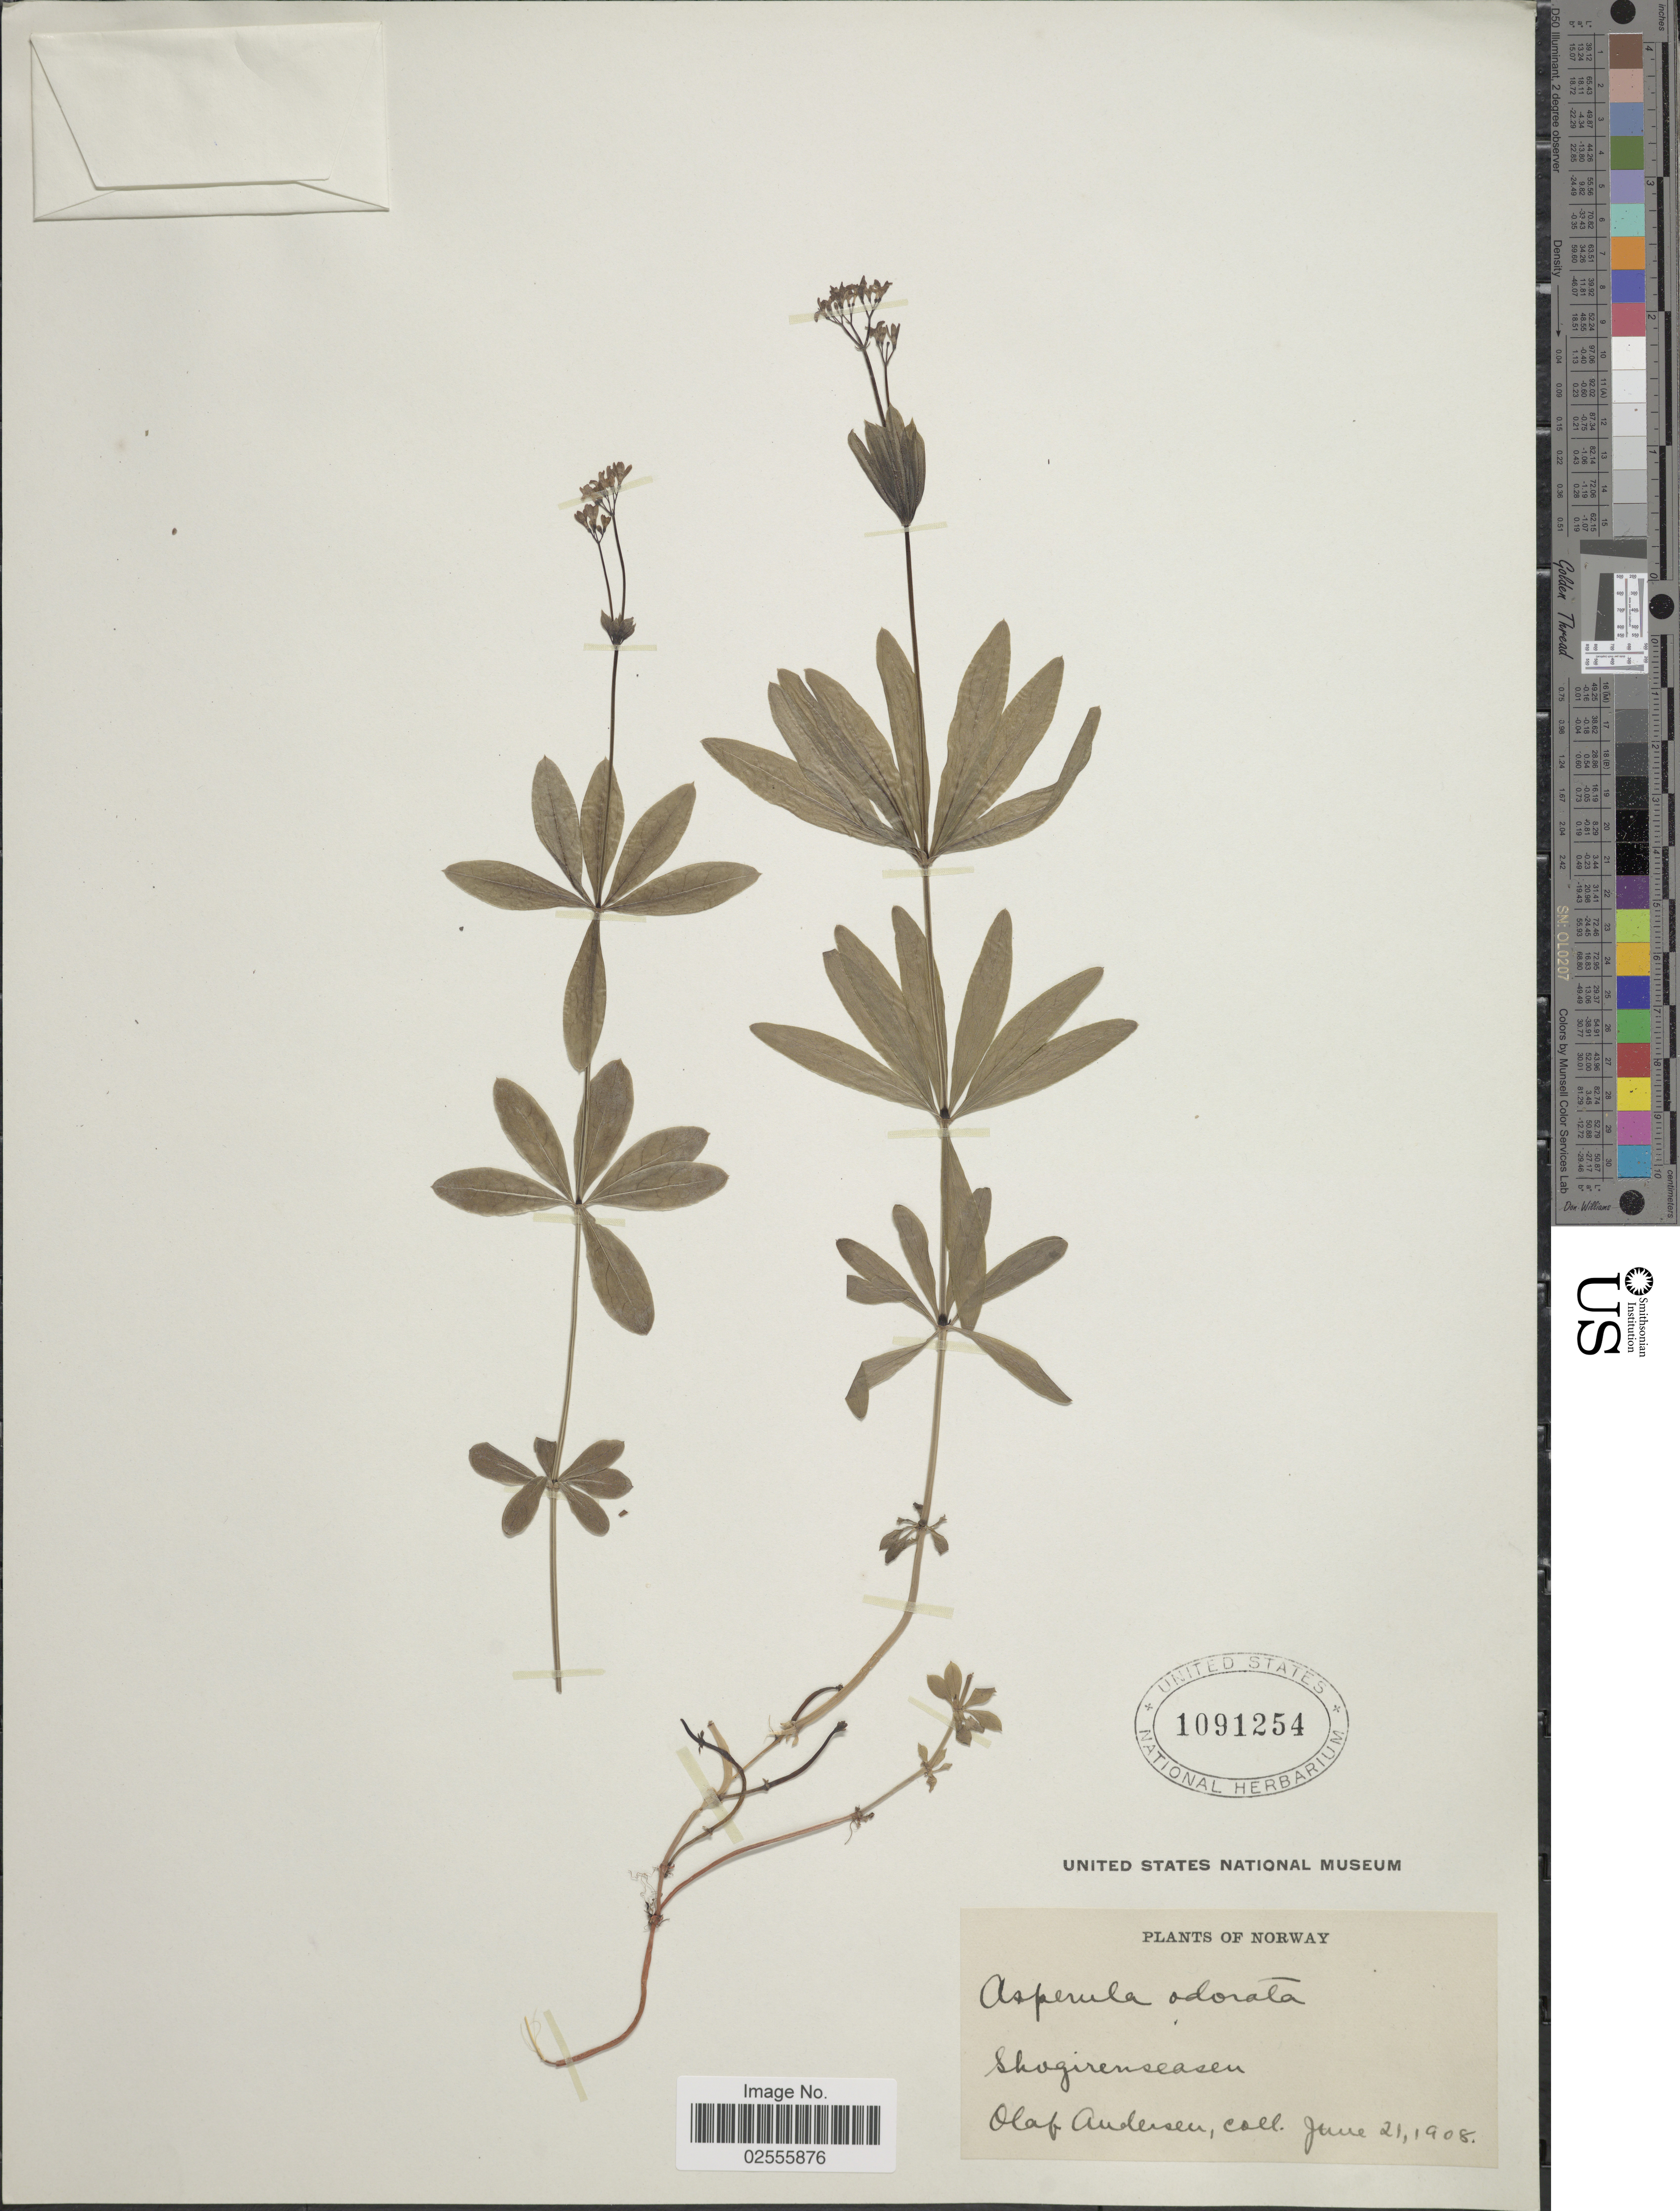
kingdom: Plantae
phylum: Tracheophyta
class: Magnoliopsida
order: Gentianales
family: Rubiaceae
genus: Asperula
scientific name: Asperula odorata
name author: L.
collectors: O. Andersen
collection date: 1908-06-21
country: Norway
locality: Shogirenseasen [interpreted]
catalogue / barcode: US 1091254